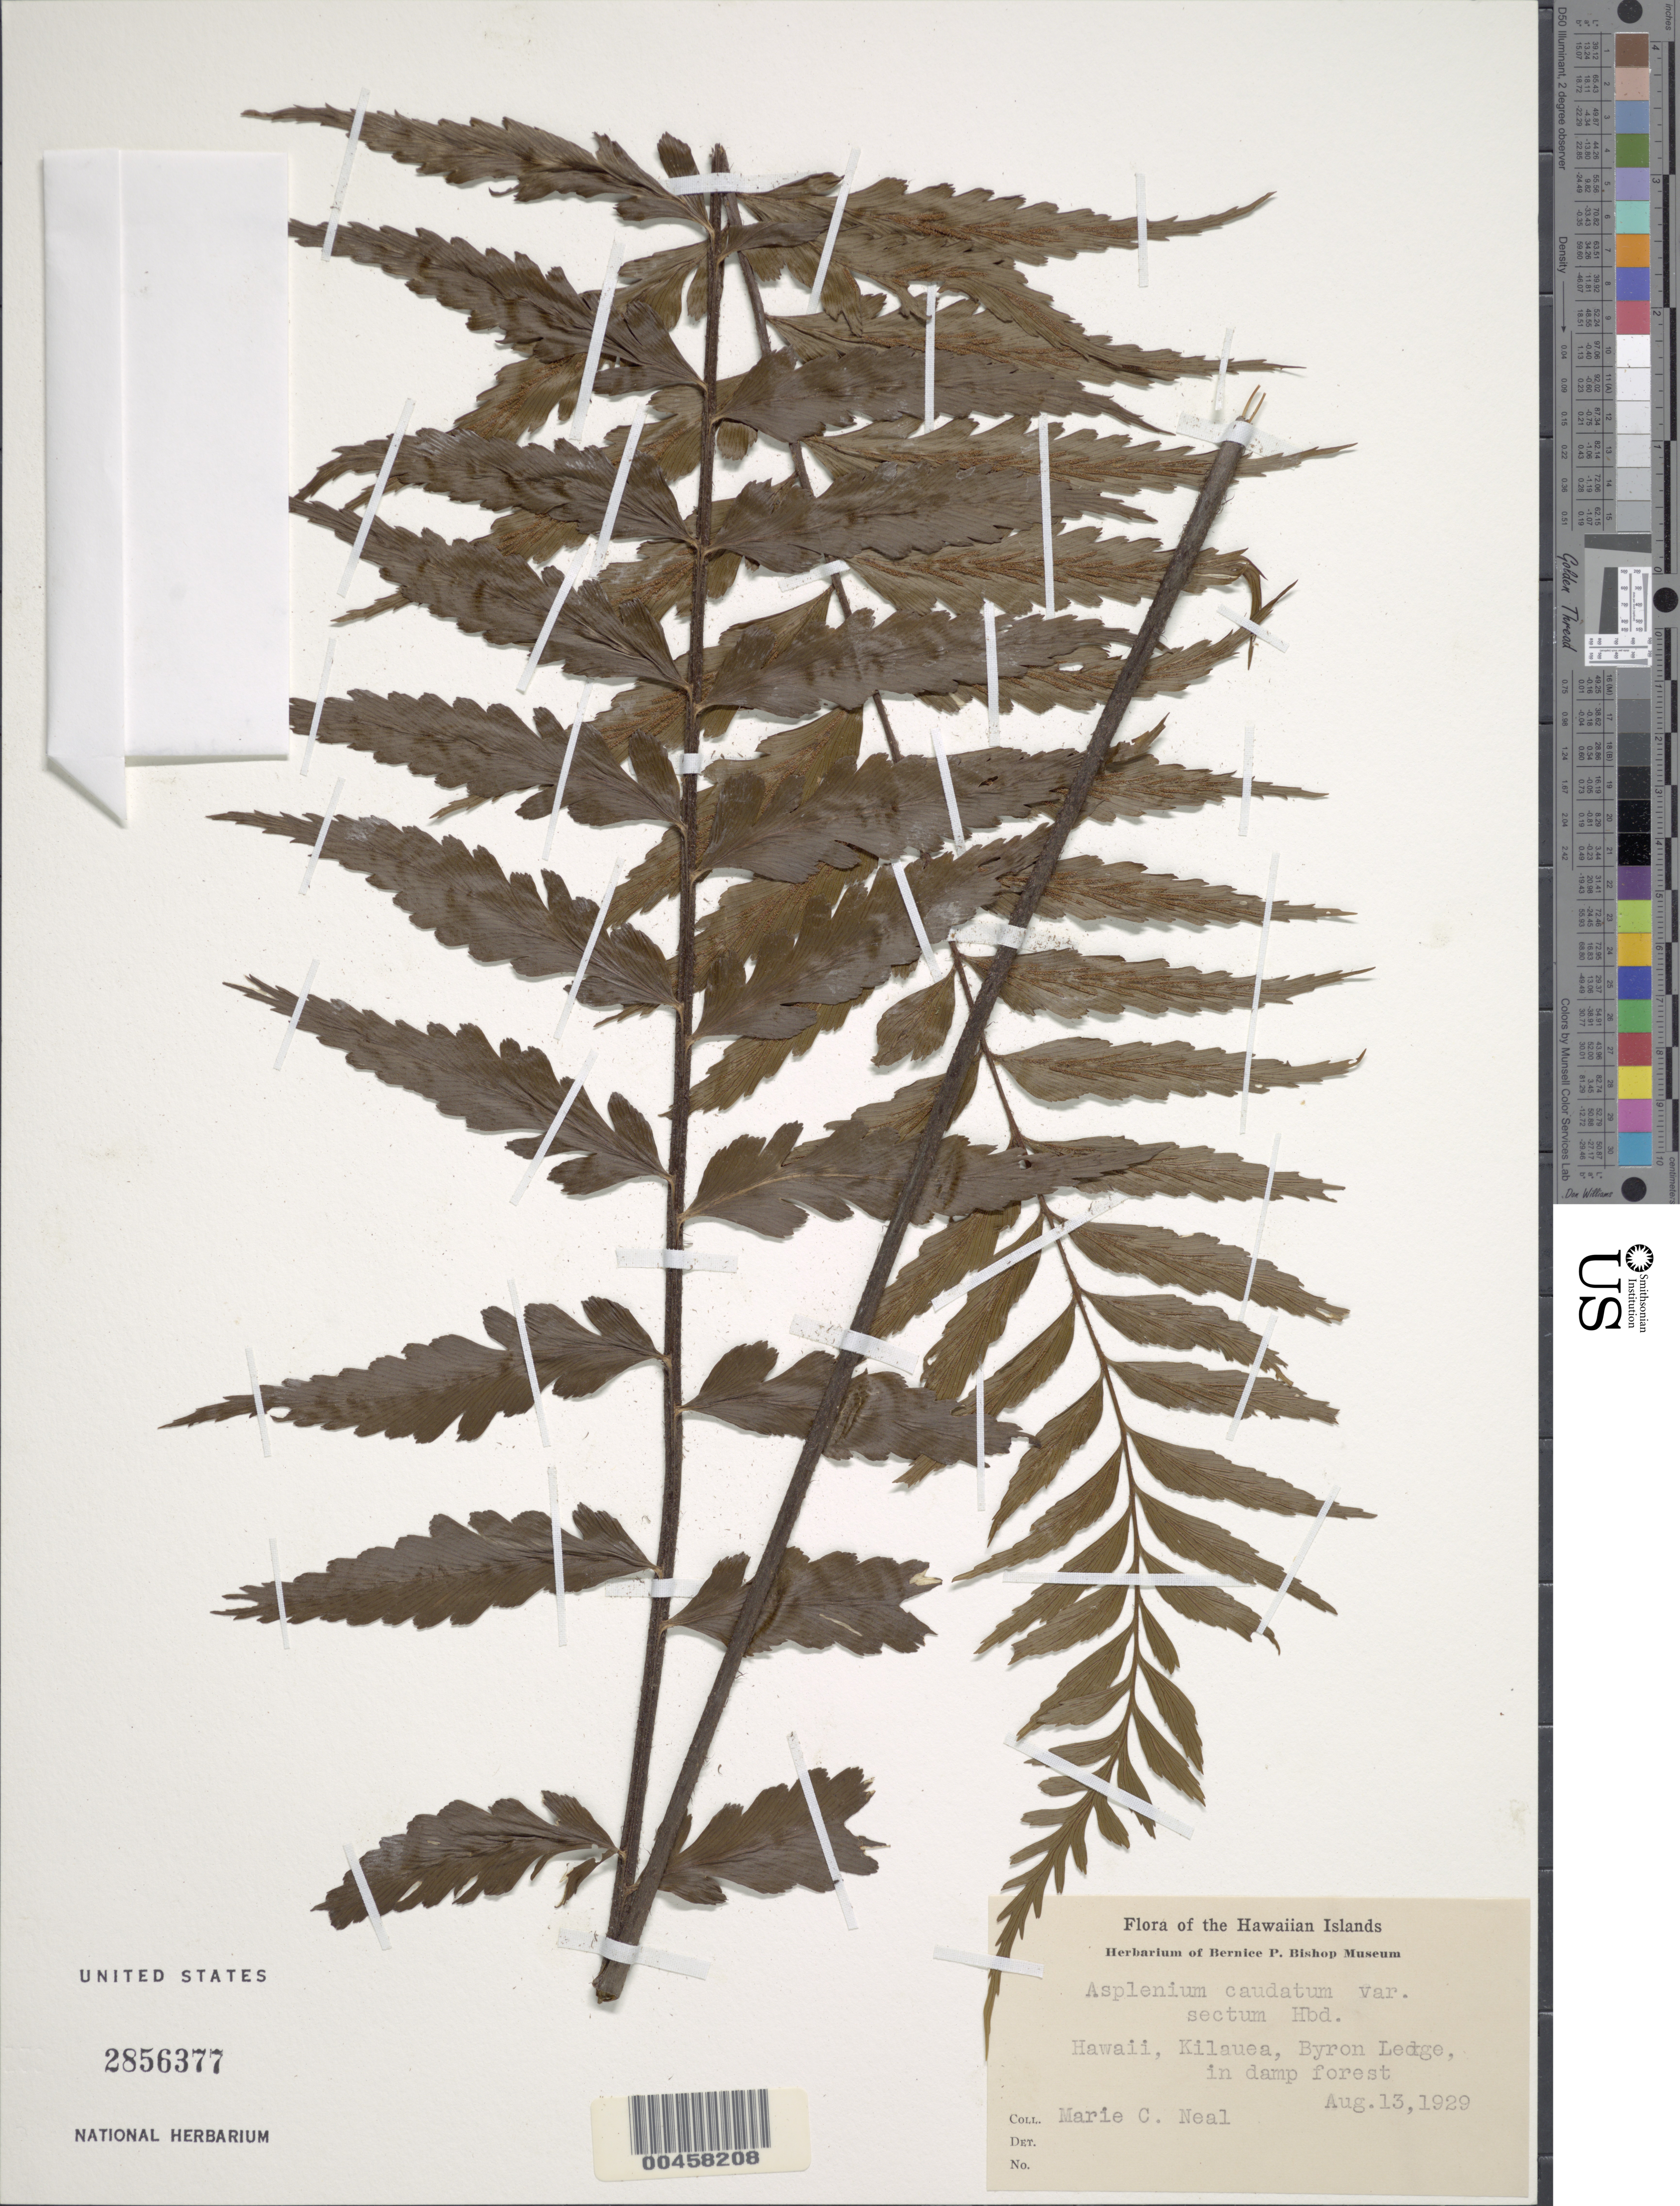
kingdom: Plantae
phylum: Tracheophyta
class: Polypodiopsida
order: Polypodiales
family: Aspleniaceae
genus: Asplenium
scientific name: Asplenium polyodon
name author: G. Forst.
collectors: W. Ning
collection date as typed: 13 Aug 1929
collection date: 1929-08-13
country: United States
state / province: Hawaii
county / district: Hawaii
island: Hawaii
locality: Kilauea, Byron Ledge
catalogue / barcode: US 2856377